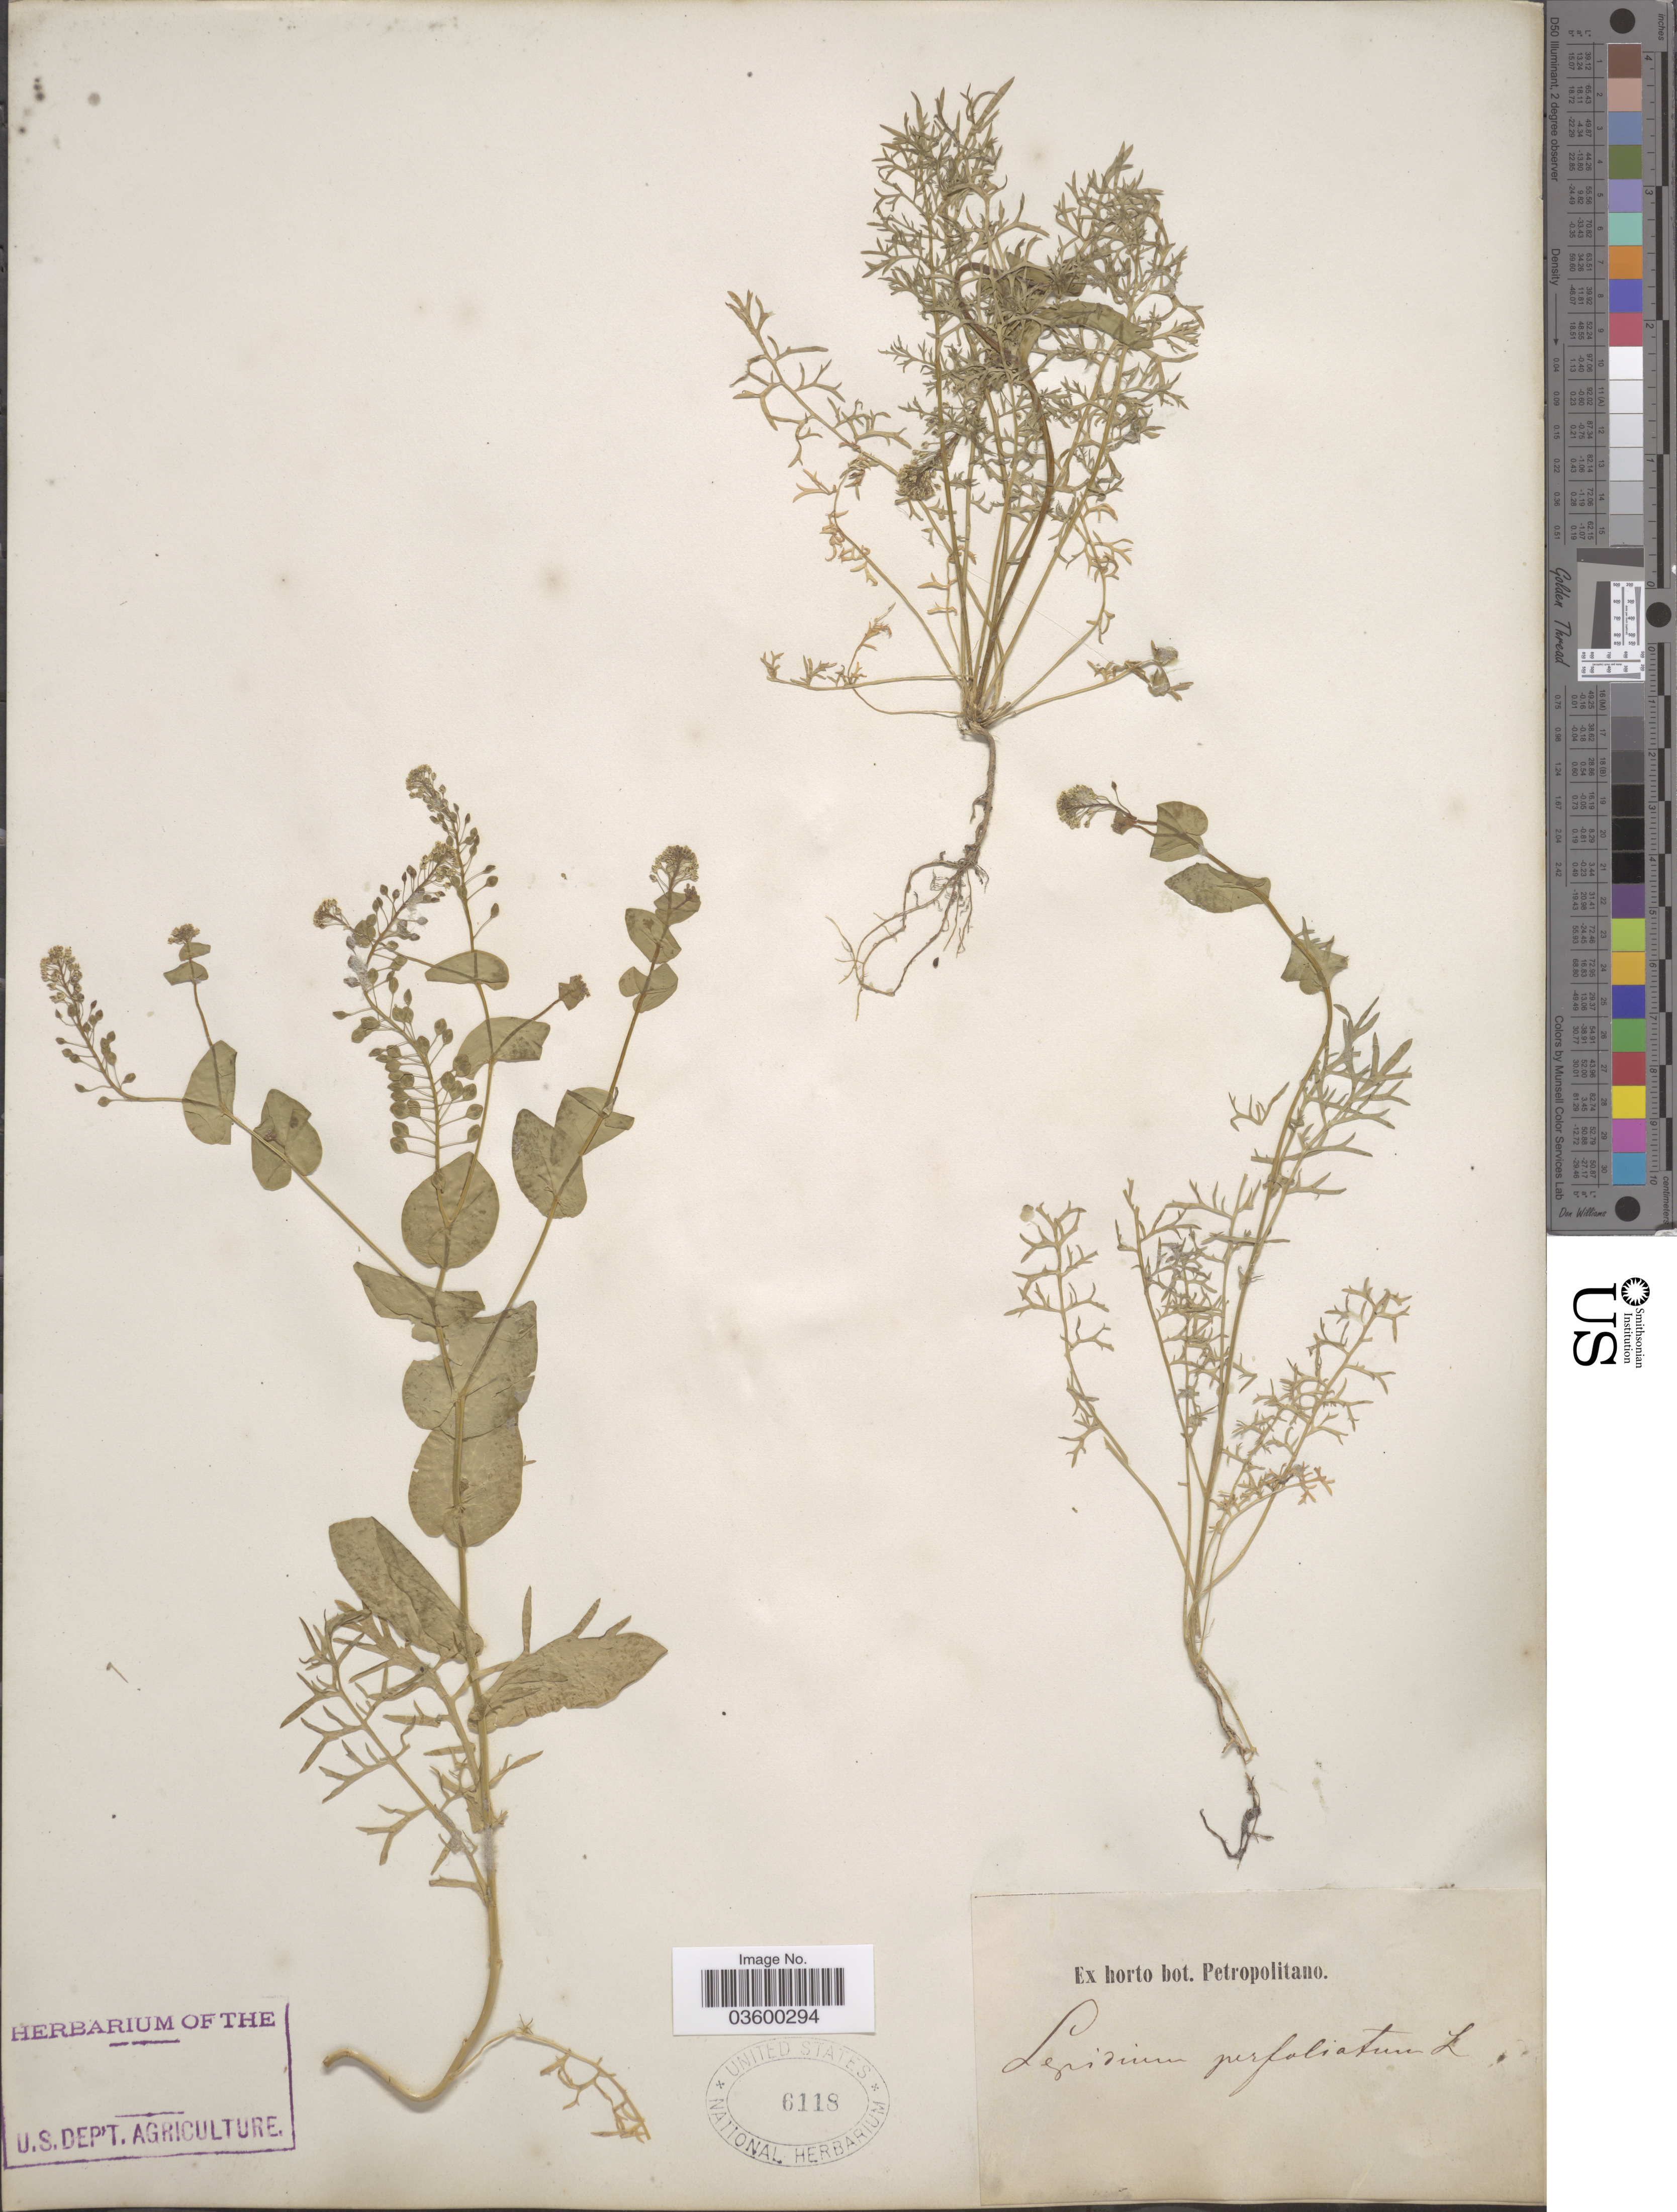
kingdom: Plantae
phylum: Tracheophyta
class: Magnoliopsida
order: Brassicales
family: Brassicaceae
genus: Lepidium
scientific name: Lepidium perfoliatum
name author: L.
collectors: ex Horto Bot. Petropolitano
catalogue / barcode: US 6118